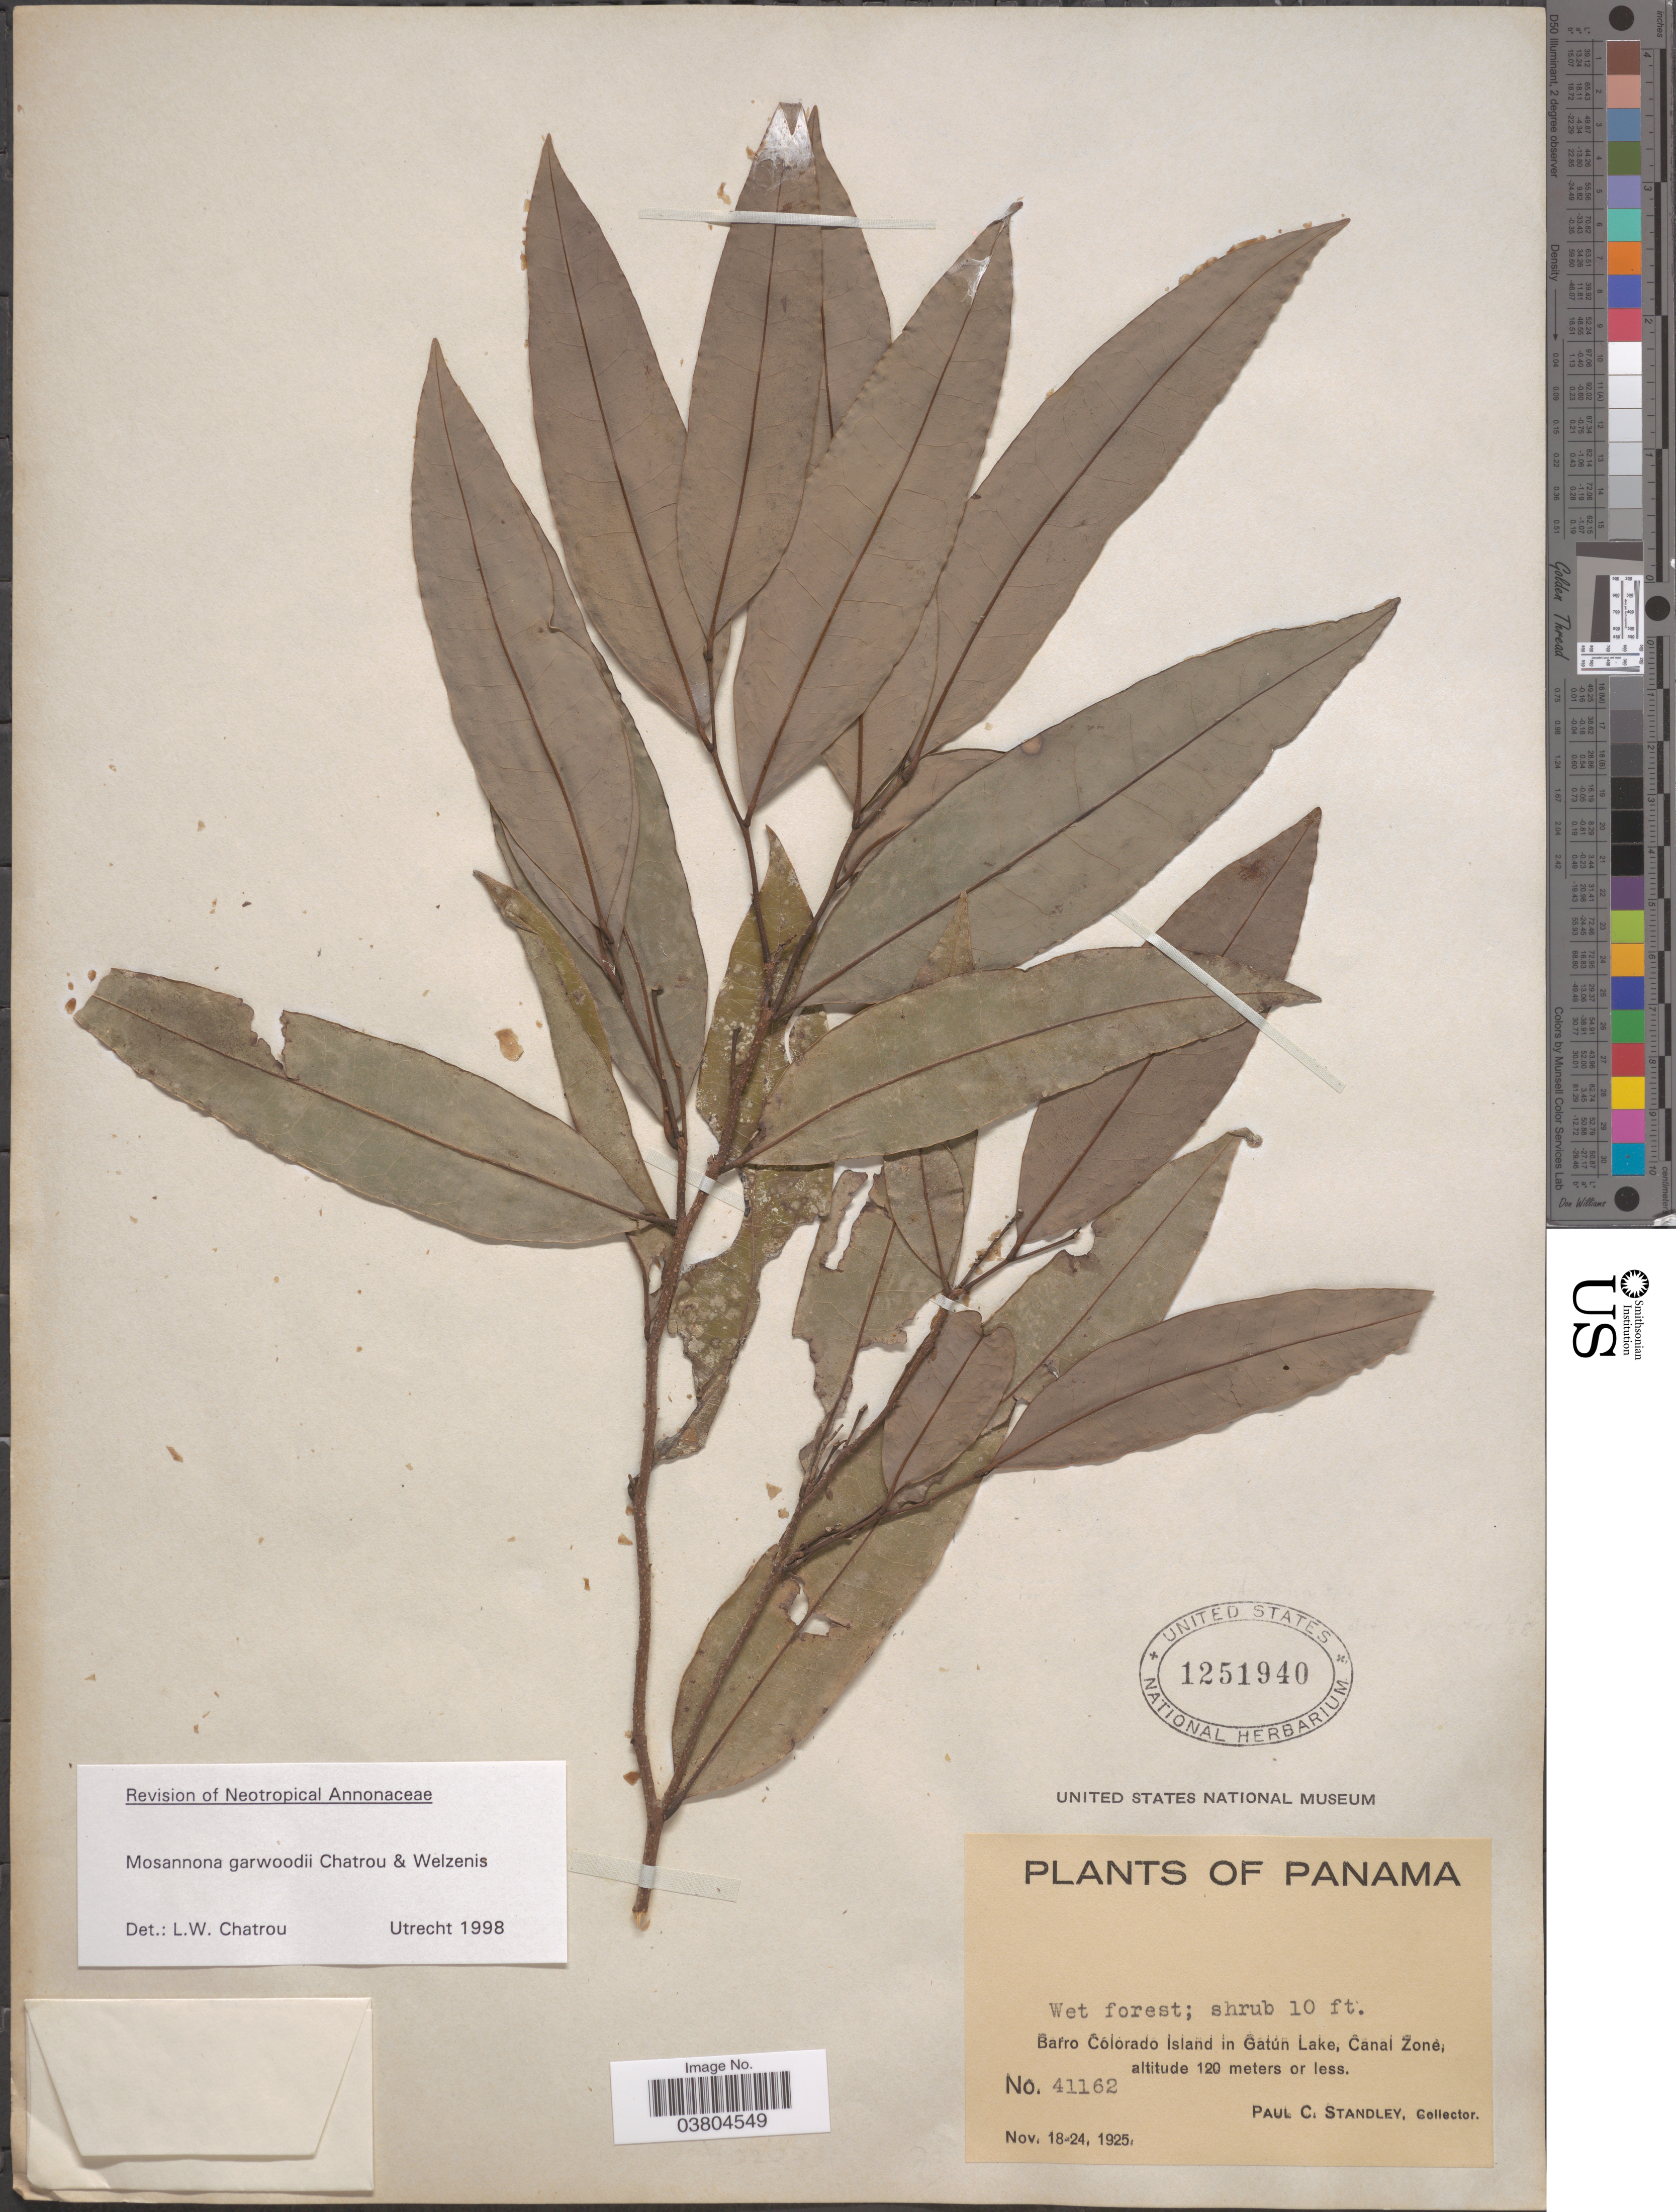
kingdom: Plantae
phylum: Tracheophyta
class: Magnoliopsida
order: Magnoliales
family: Annonaceae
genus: Mosannona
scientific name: Mosannona garwoodii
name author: Chatrou & Welzenis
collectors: P. C. Standley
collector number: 41162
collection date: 1925-11-18/1925-11-24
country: Panama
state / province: Panamá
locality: Barro Colorado Island in Gatún Lake, Canal Zone.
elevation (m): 120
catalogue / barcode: US 1251940